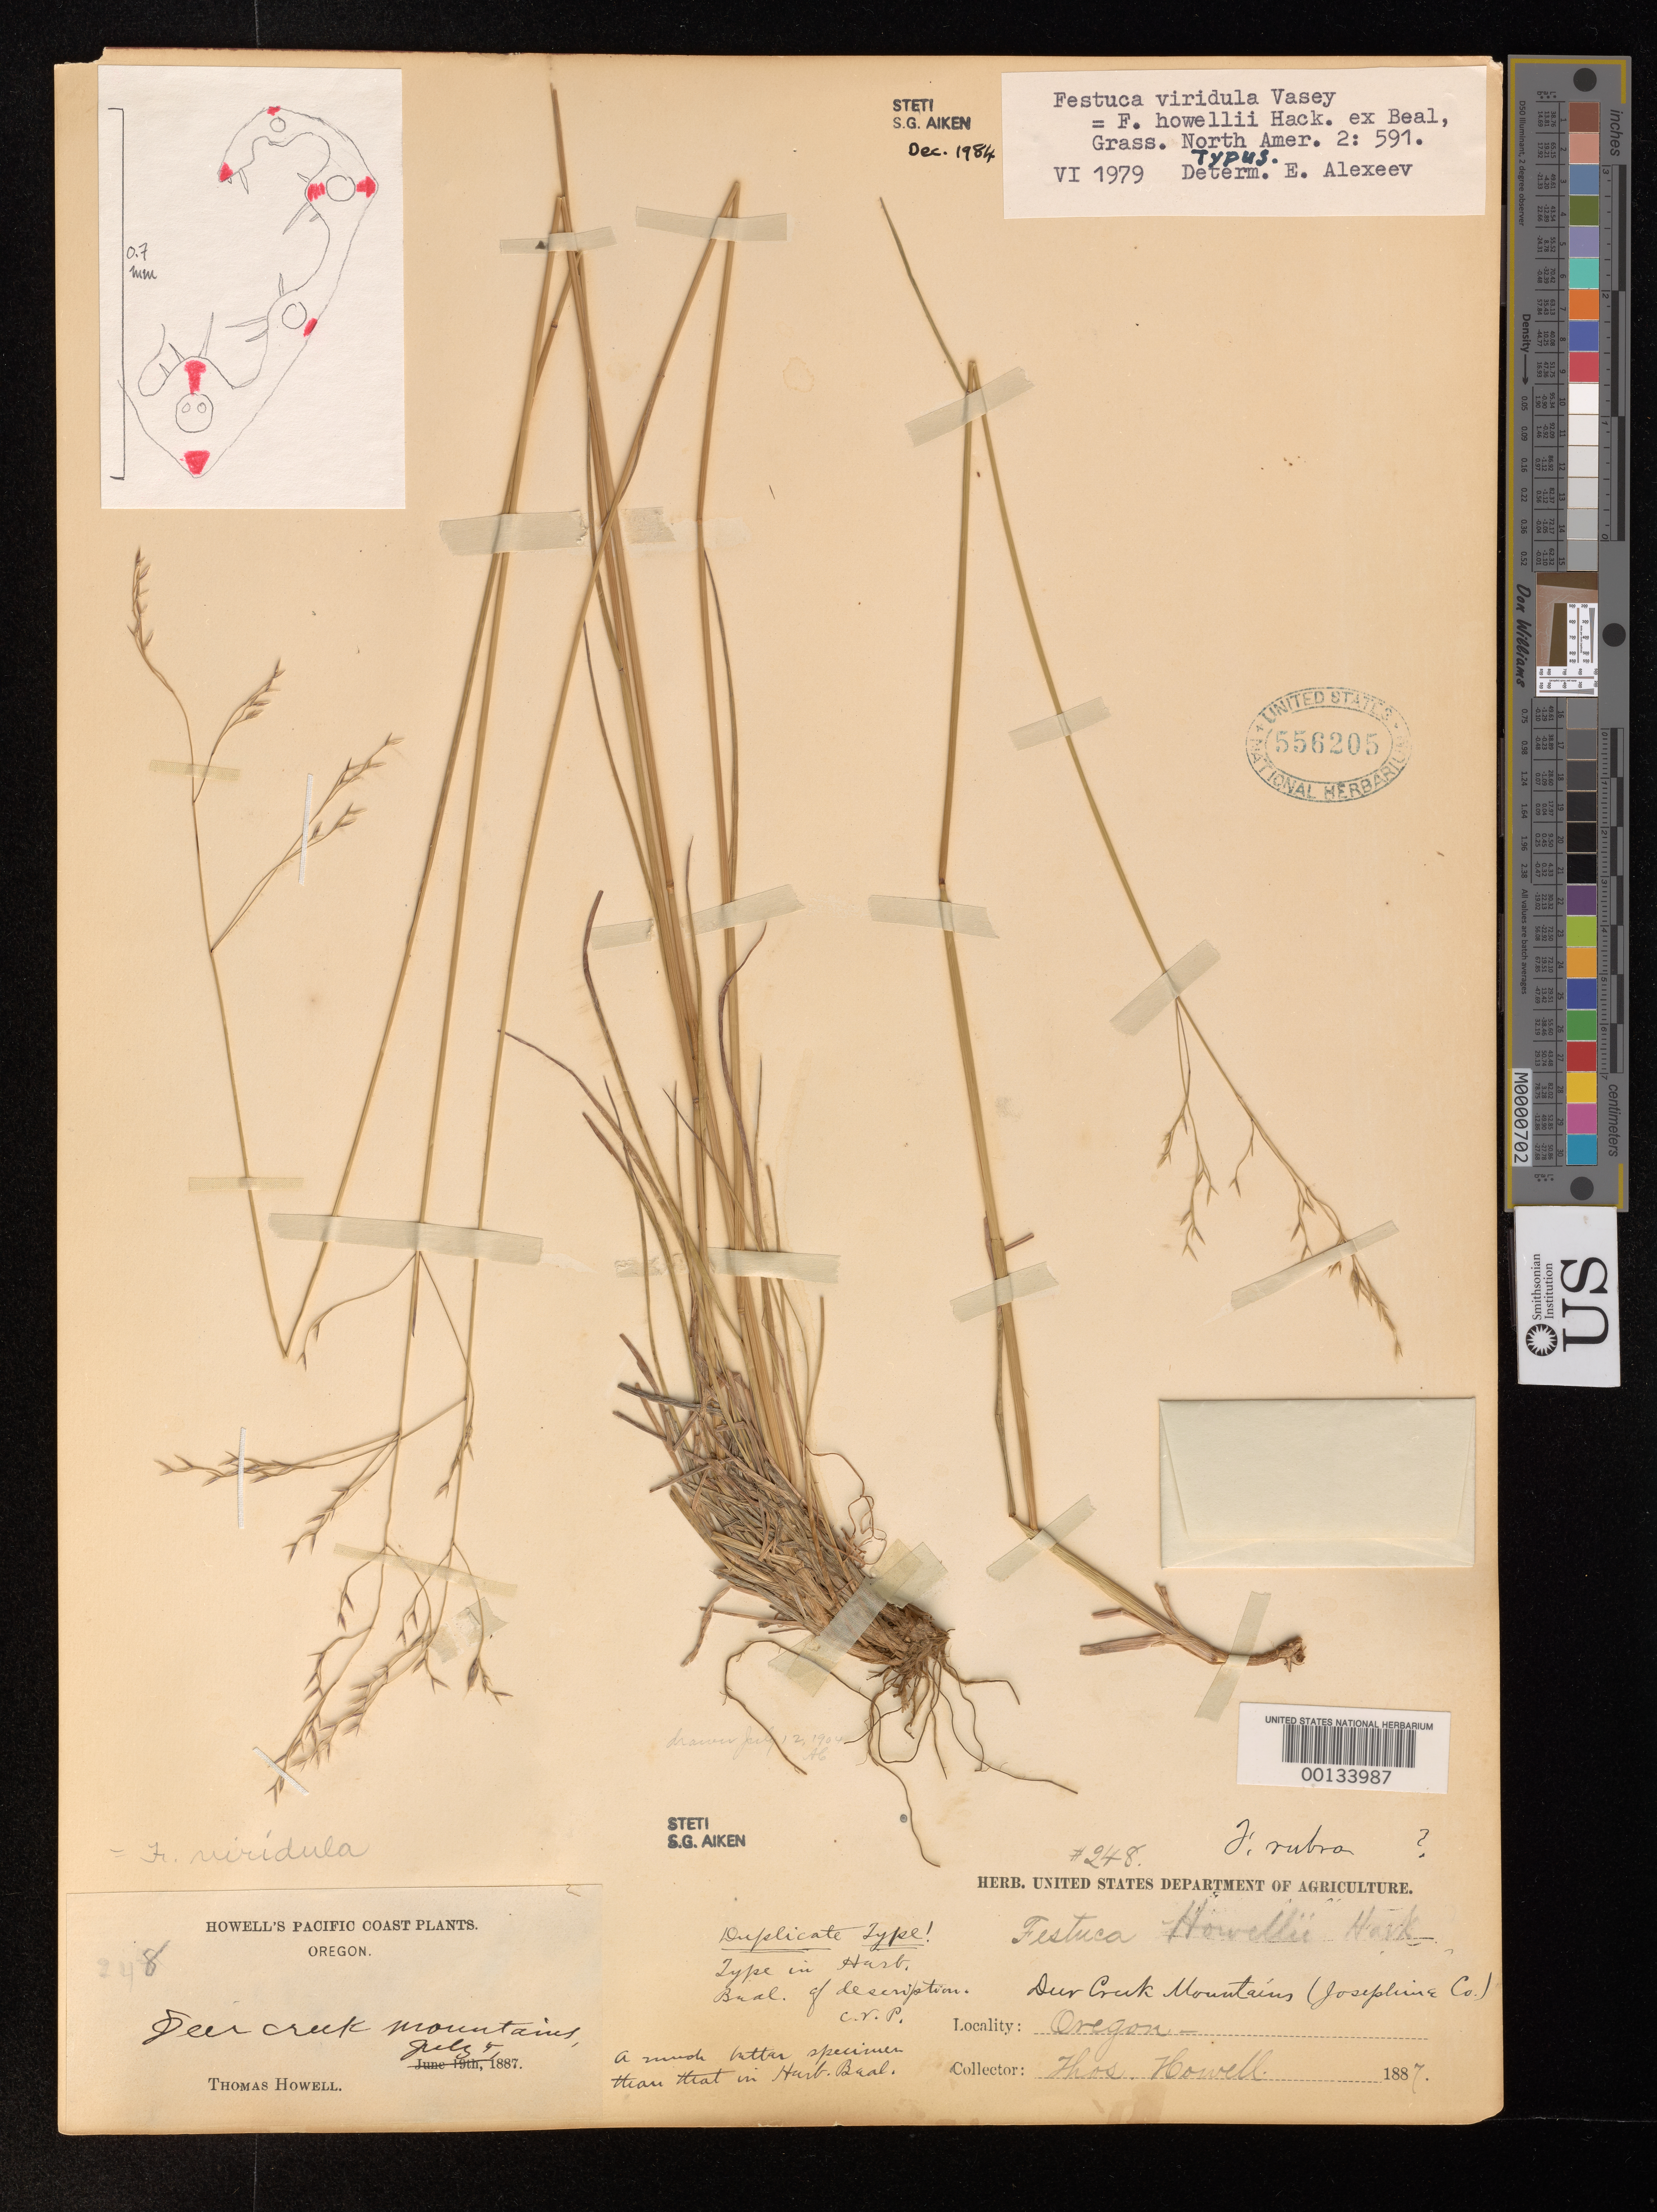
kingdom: Plantae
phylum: Tracheophyta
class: Liliopsida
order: Poales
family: Poaceae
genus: Festuca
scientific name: Festuca howellii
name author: Hack. ex W.J. Beal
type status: Isotype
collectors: T. Howell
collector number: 248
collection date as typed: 05 Jul 1887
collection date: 1887-07-05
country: United States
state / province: Oregon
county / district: Josephine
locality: Deer Creek Mts.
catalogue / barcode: US 556205